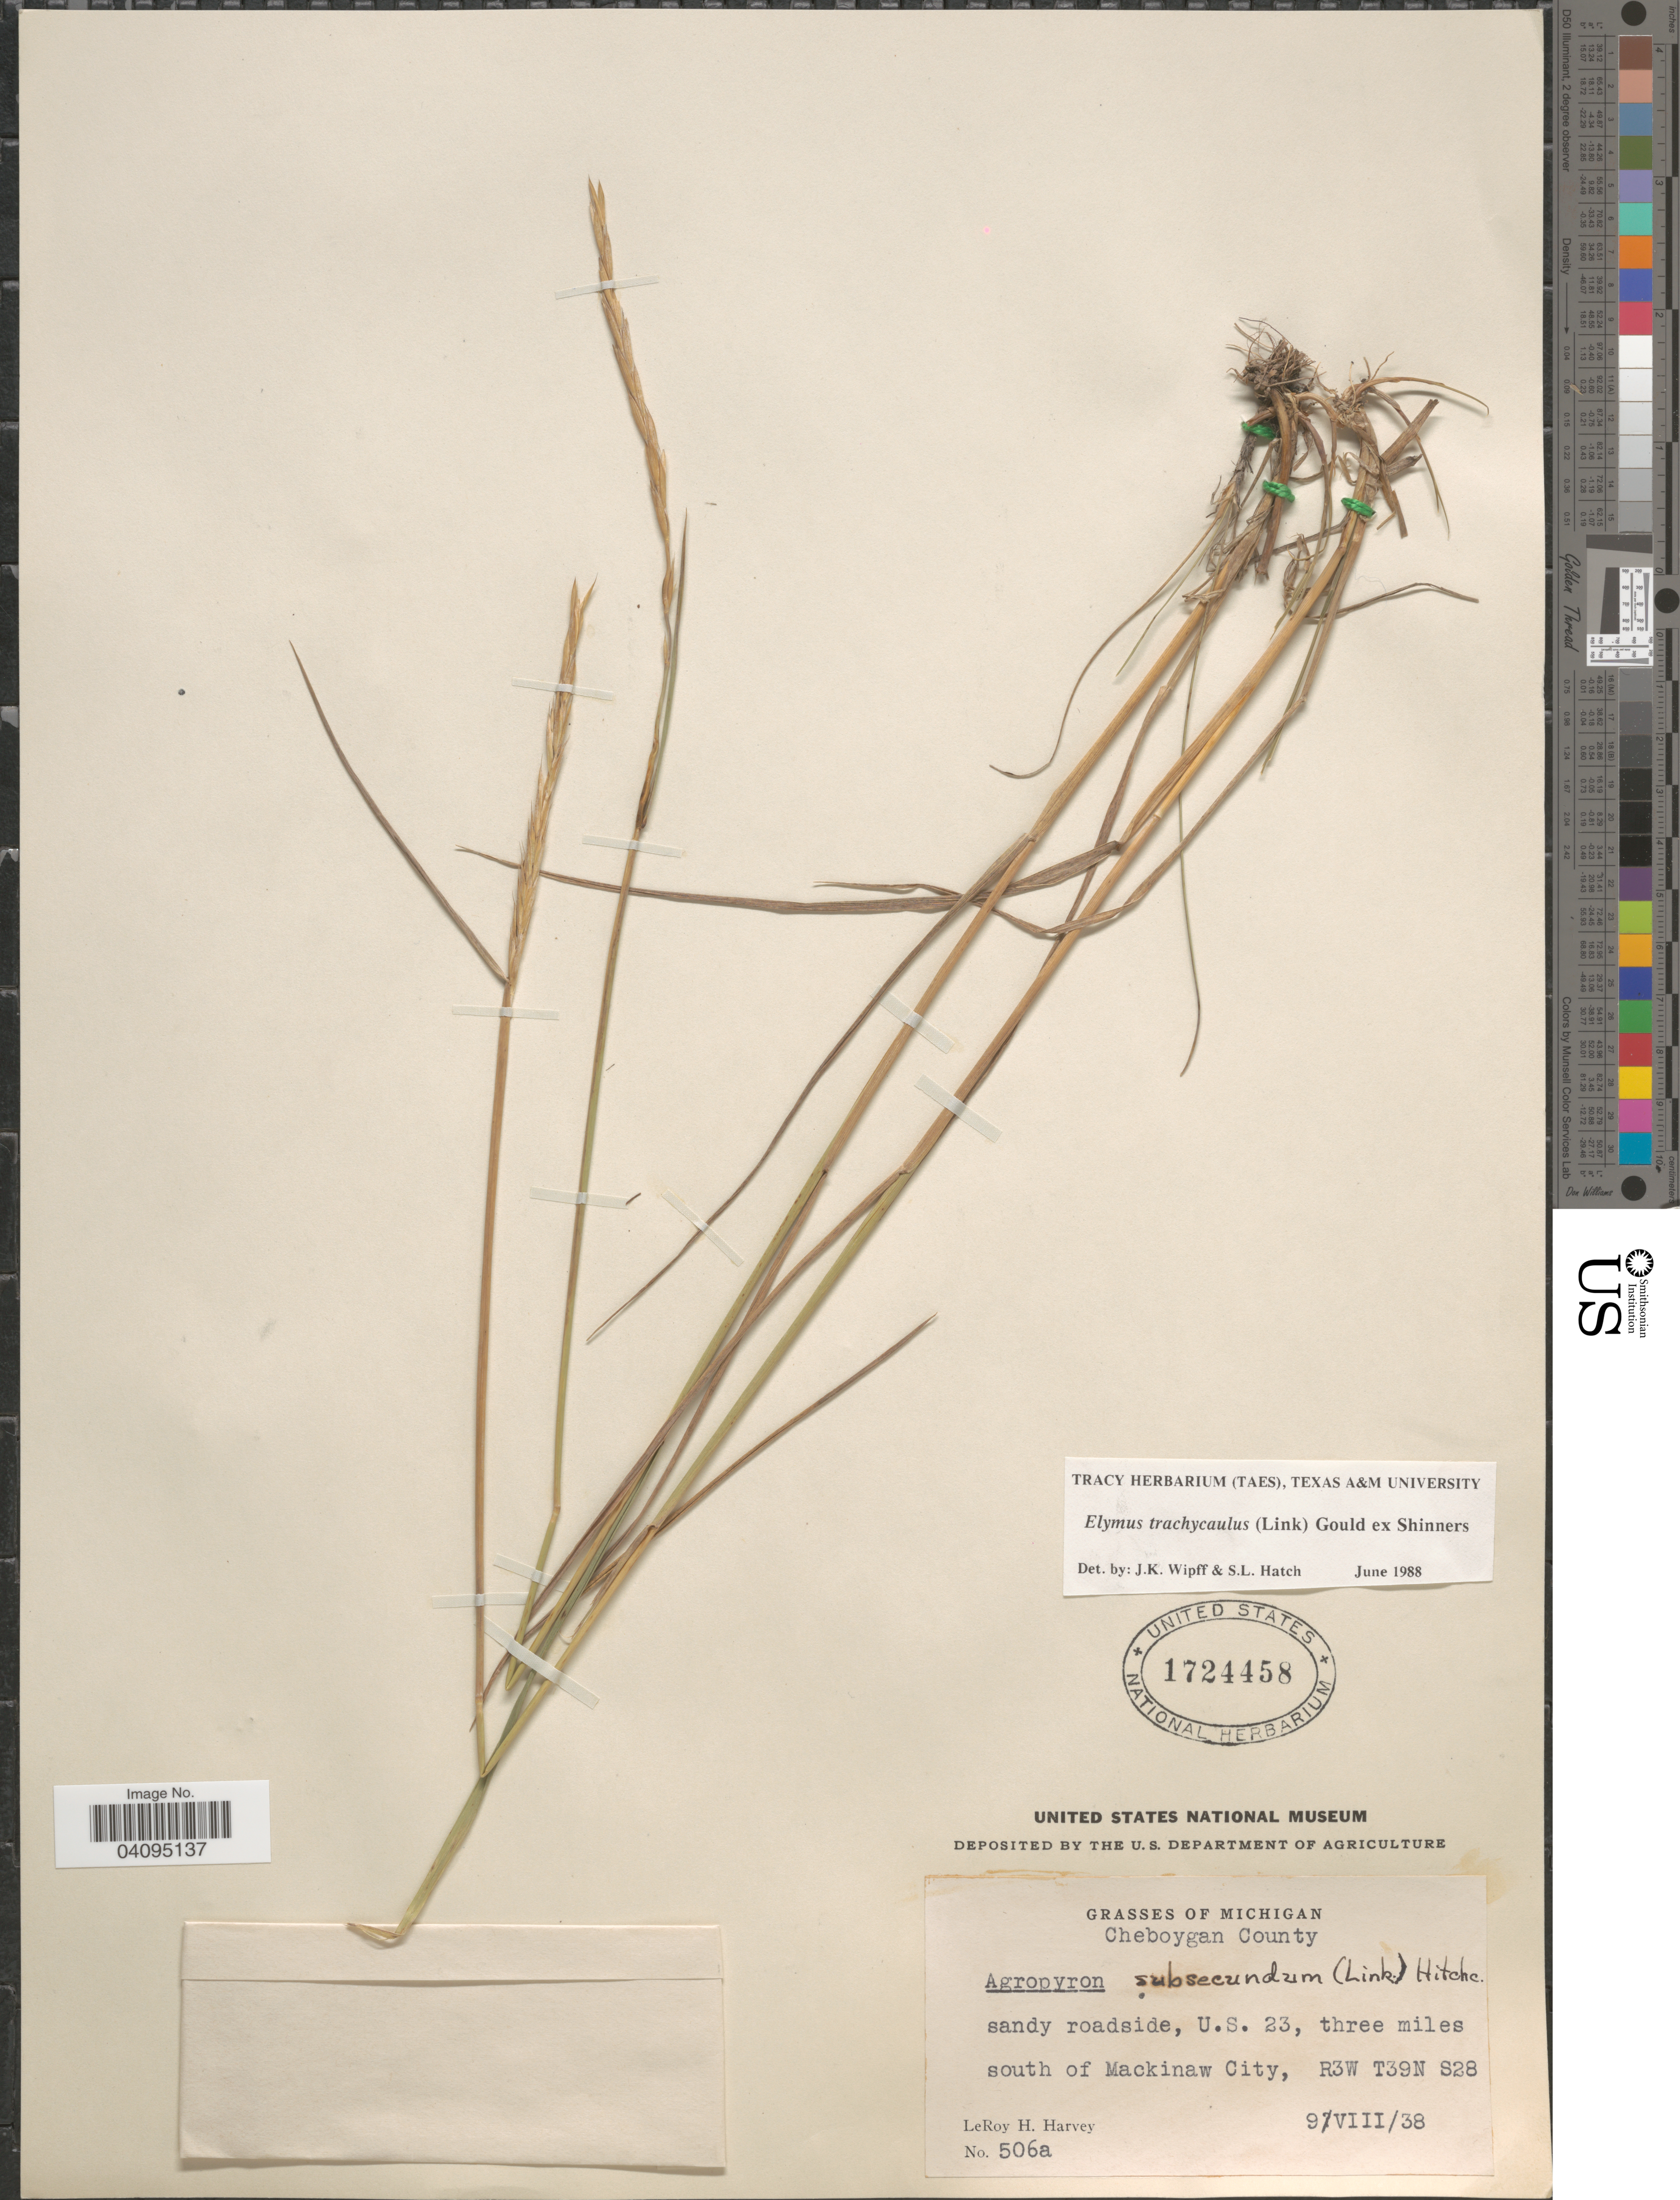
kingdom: Plantae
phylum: Tracheophyta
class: Liliopsida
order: Poales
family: Poaceae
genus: Elymus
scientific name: Elymus trachycaulus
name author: (Link) Gould ex Shinners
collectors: L. H. Harvey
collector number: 506a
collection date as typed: Transcribed d/m/y: 9/8/38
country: United States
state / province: Michigan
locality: Cheboygan County. Sandy roadside, U.S. 23, three miles south of Mackinaw City, R3W T39N S28.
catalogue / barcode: US 1724458